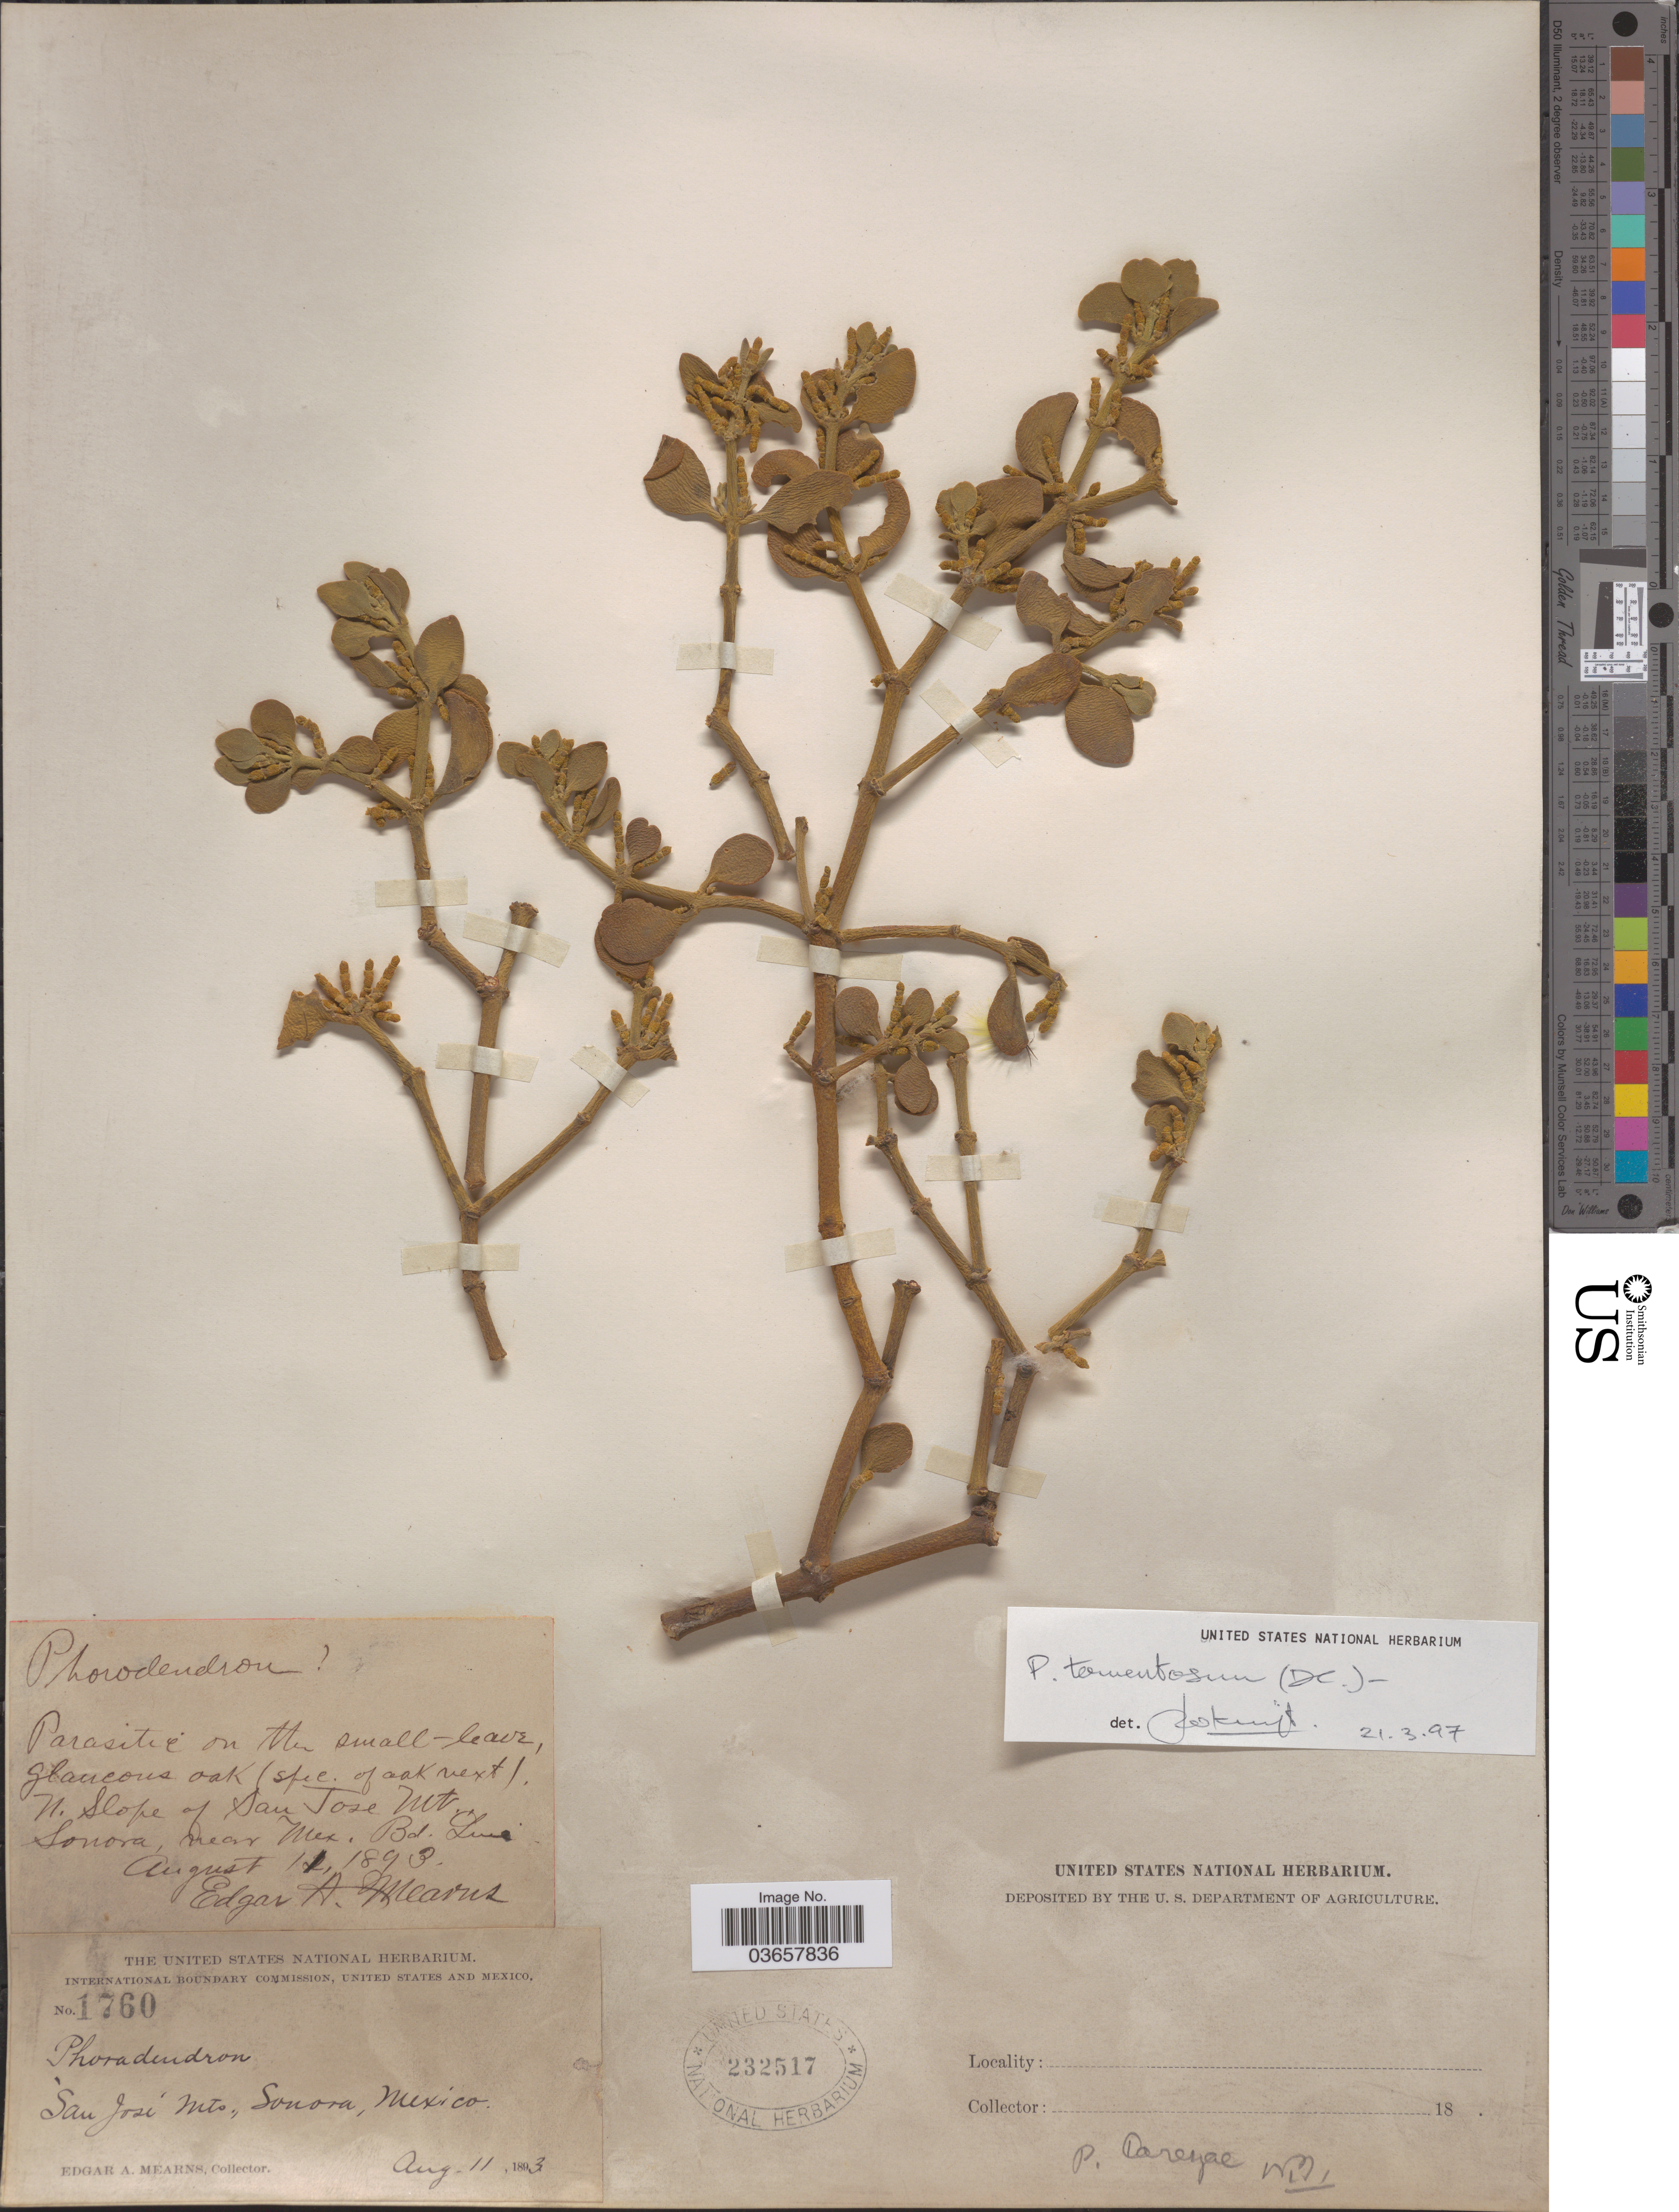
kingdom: Plantae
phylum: Tracheophyta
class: Magnoliopsida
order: Santalales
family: Viscaceae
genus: Phoradendron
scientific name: Phoradendron tomentosum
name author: DC.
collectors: E. A. Mearns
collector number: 1760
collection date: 1893-08-11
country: Mexico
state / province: Sonora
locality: San José Mts.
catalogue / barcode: US 232517